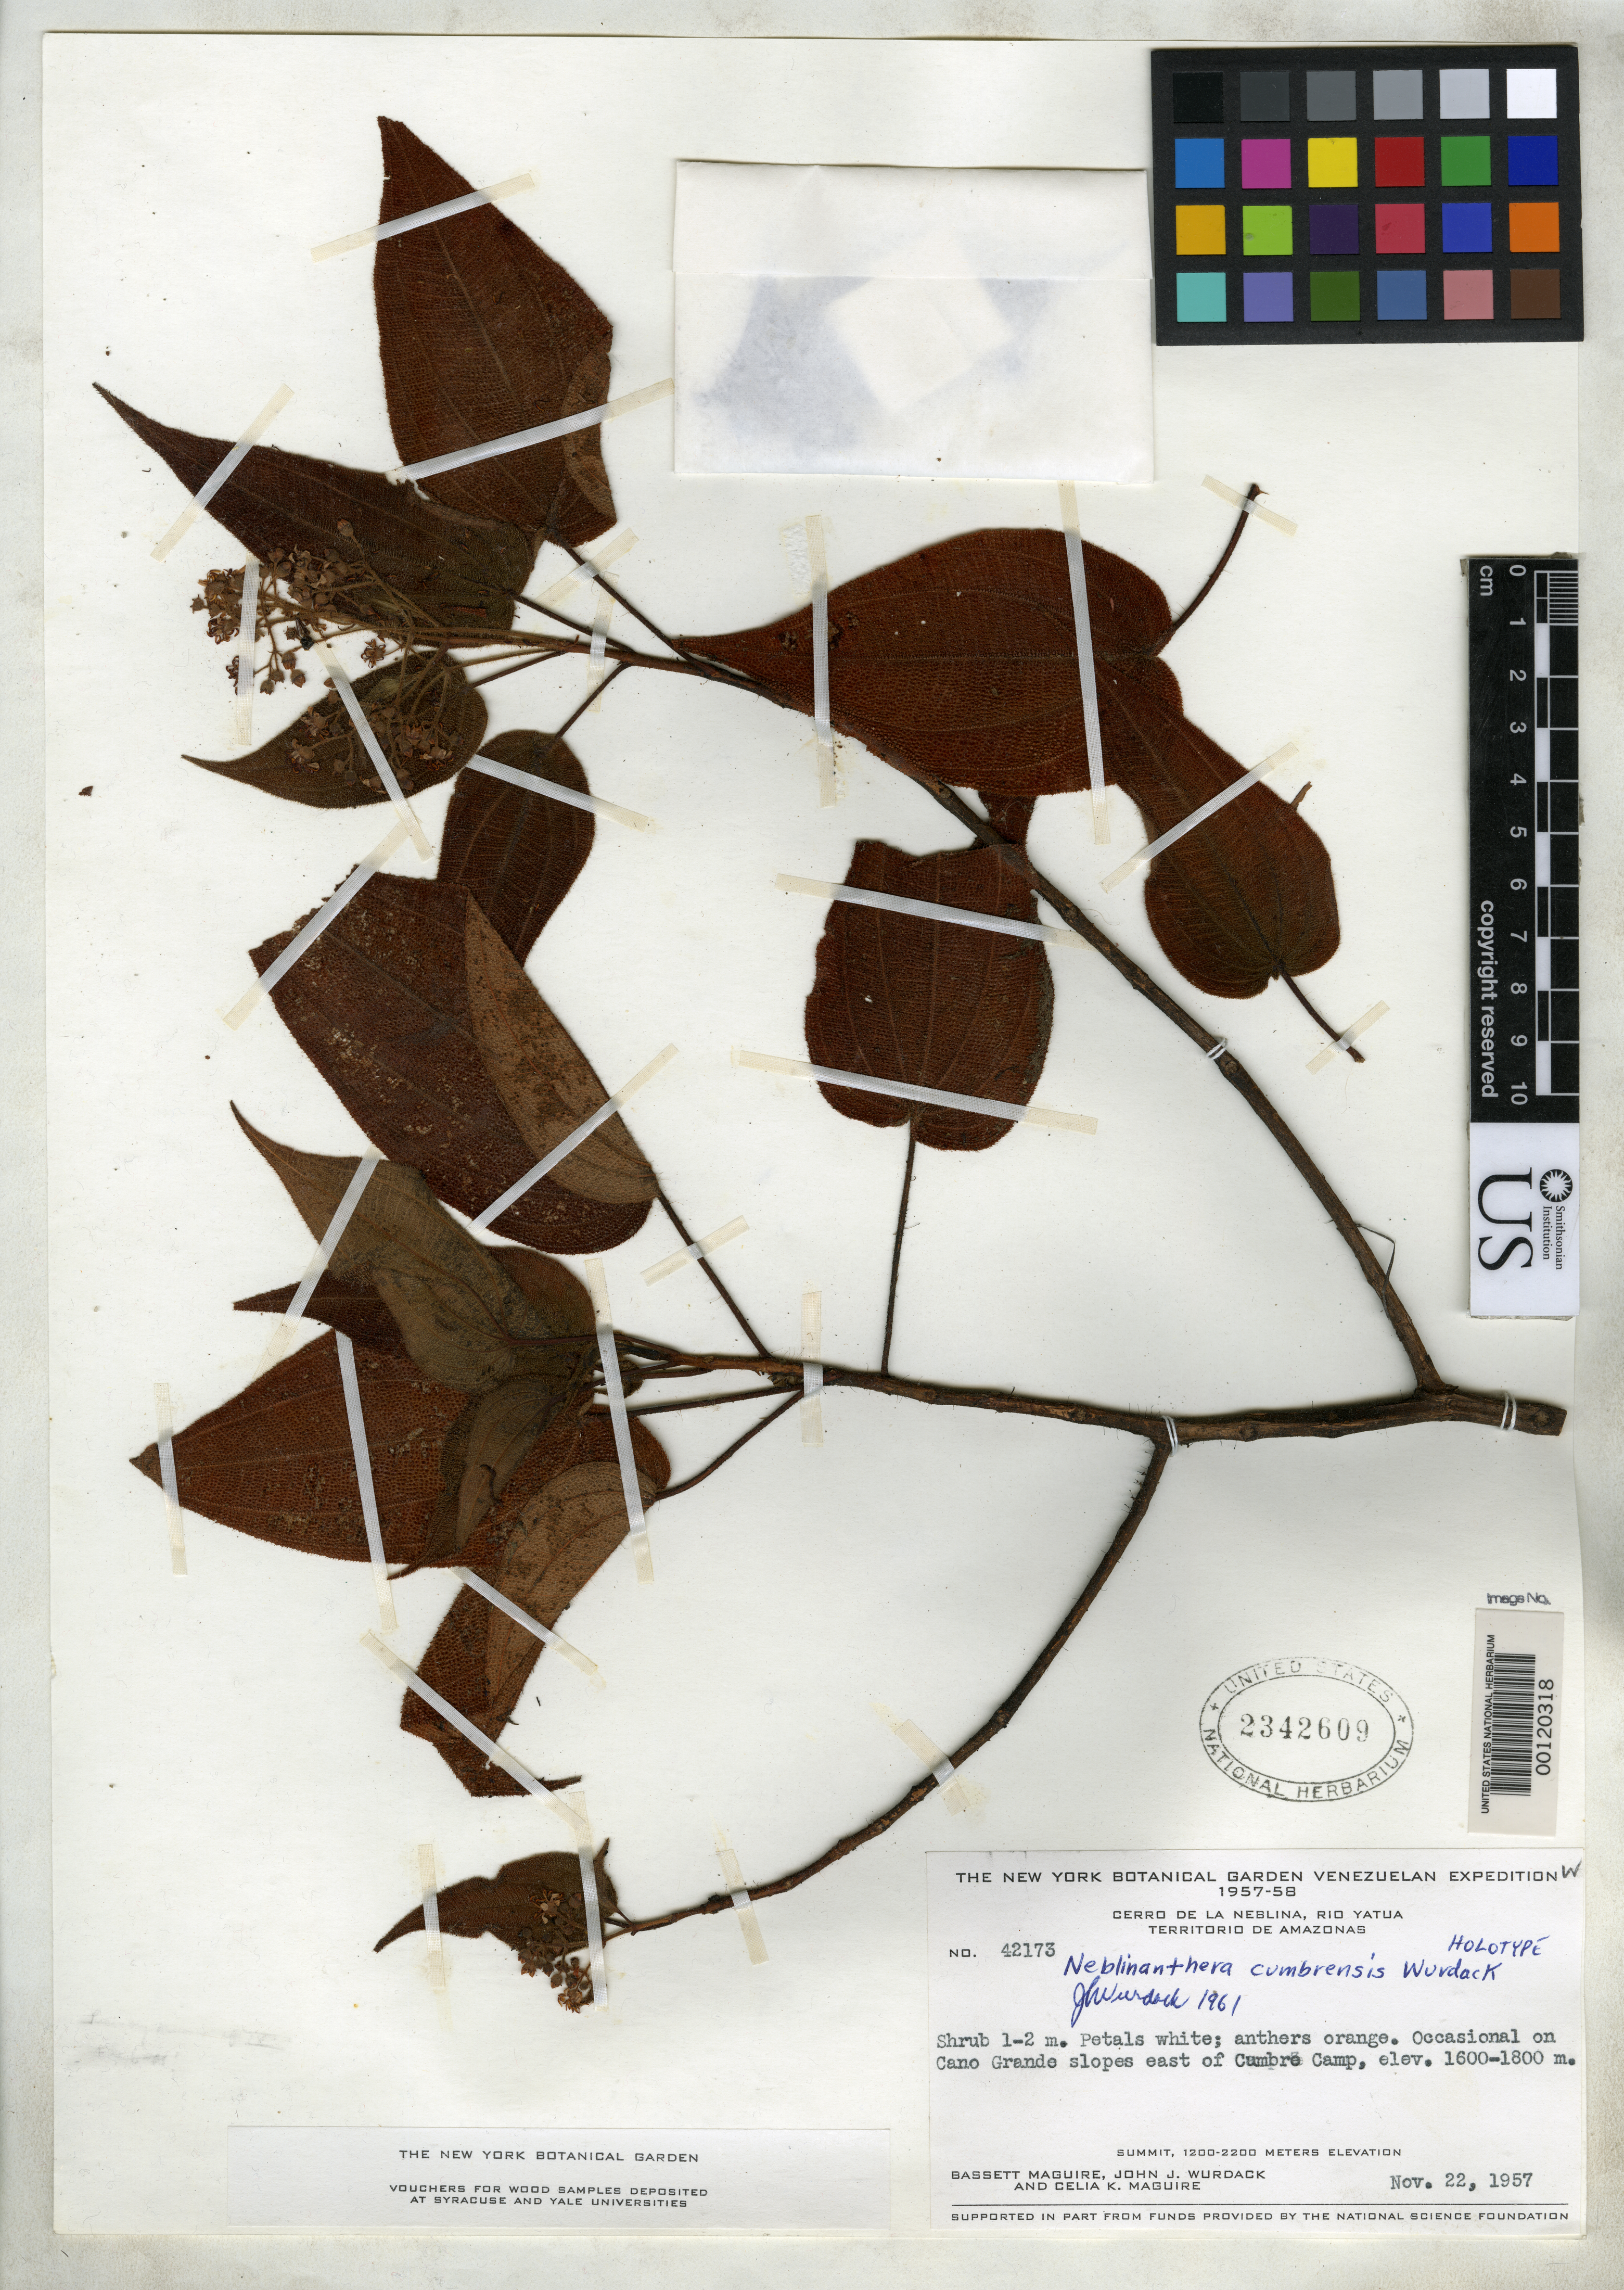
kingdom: Plantae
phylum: Tracheophyta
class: Magnoliopsida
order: Myrtales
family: Melastomataceae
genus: Neblinanthera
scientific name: Neblinanthera cumbrensis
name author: Wurdack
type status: Holotype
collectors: B. Maguire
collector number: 42173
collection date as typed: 22 Nov 1957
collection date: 1957-11-22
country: Venezuela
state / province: Amazonas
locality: Cerro Neblina.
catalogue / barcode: US 2342609